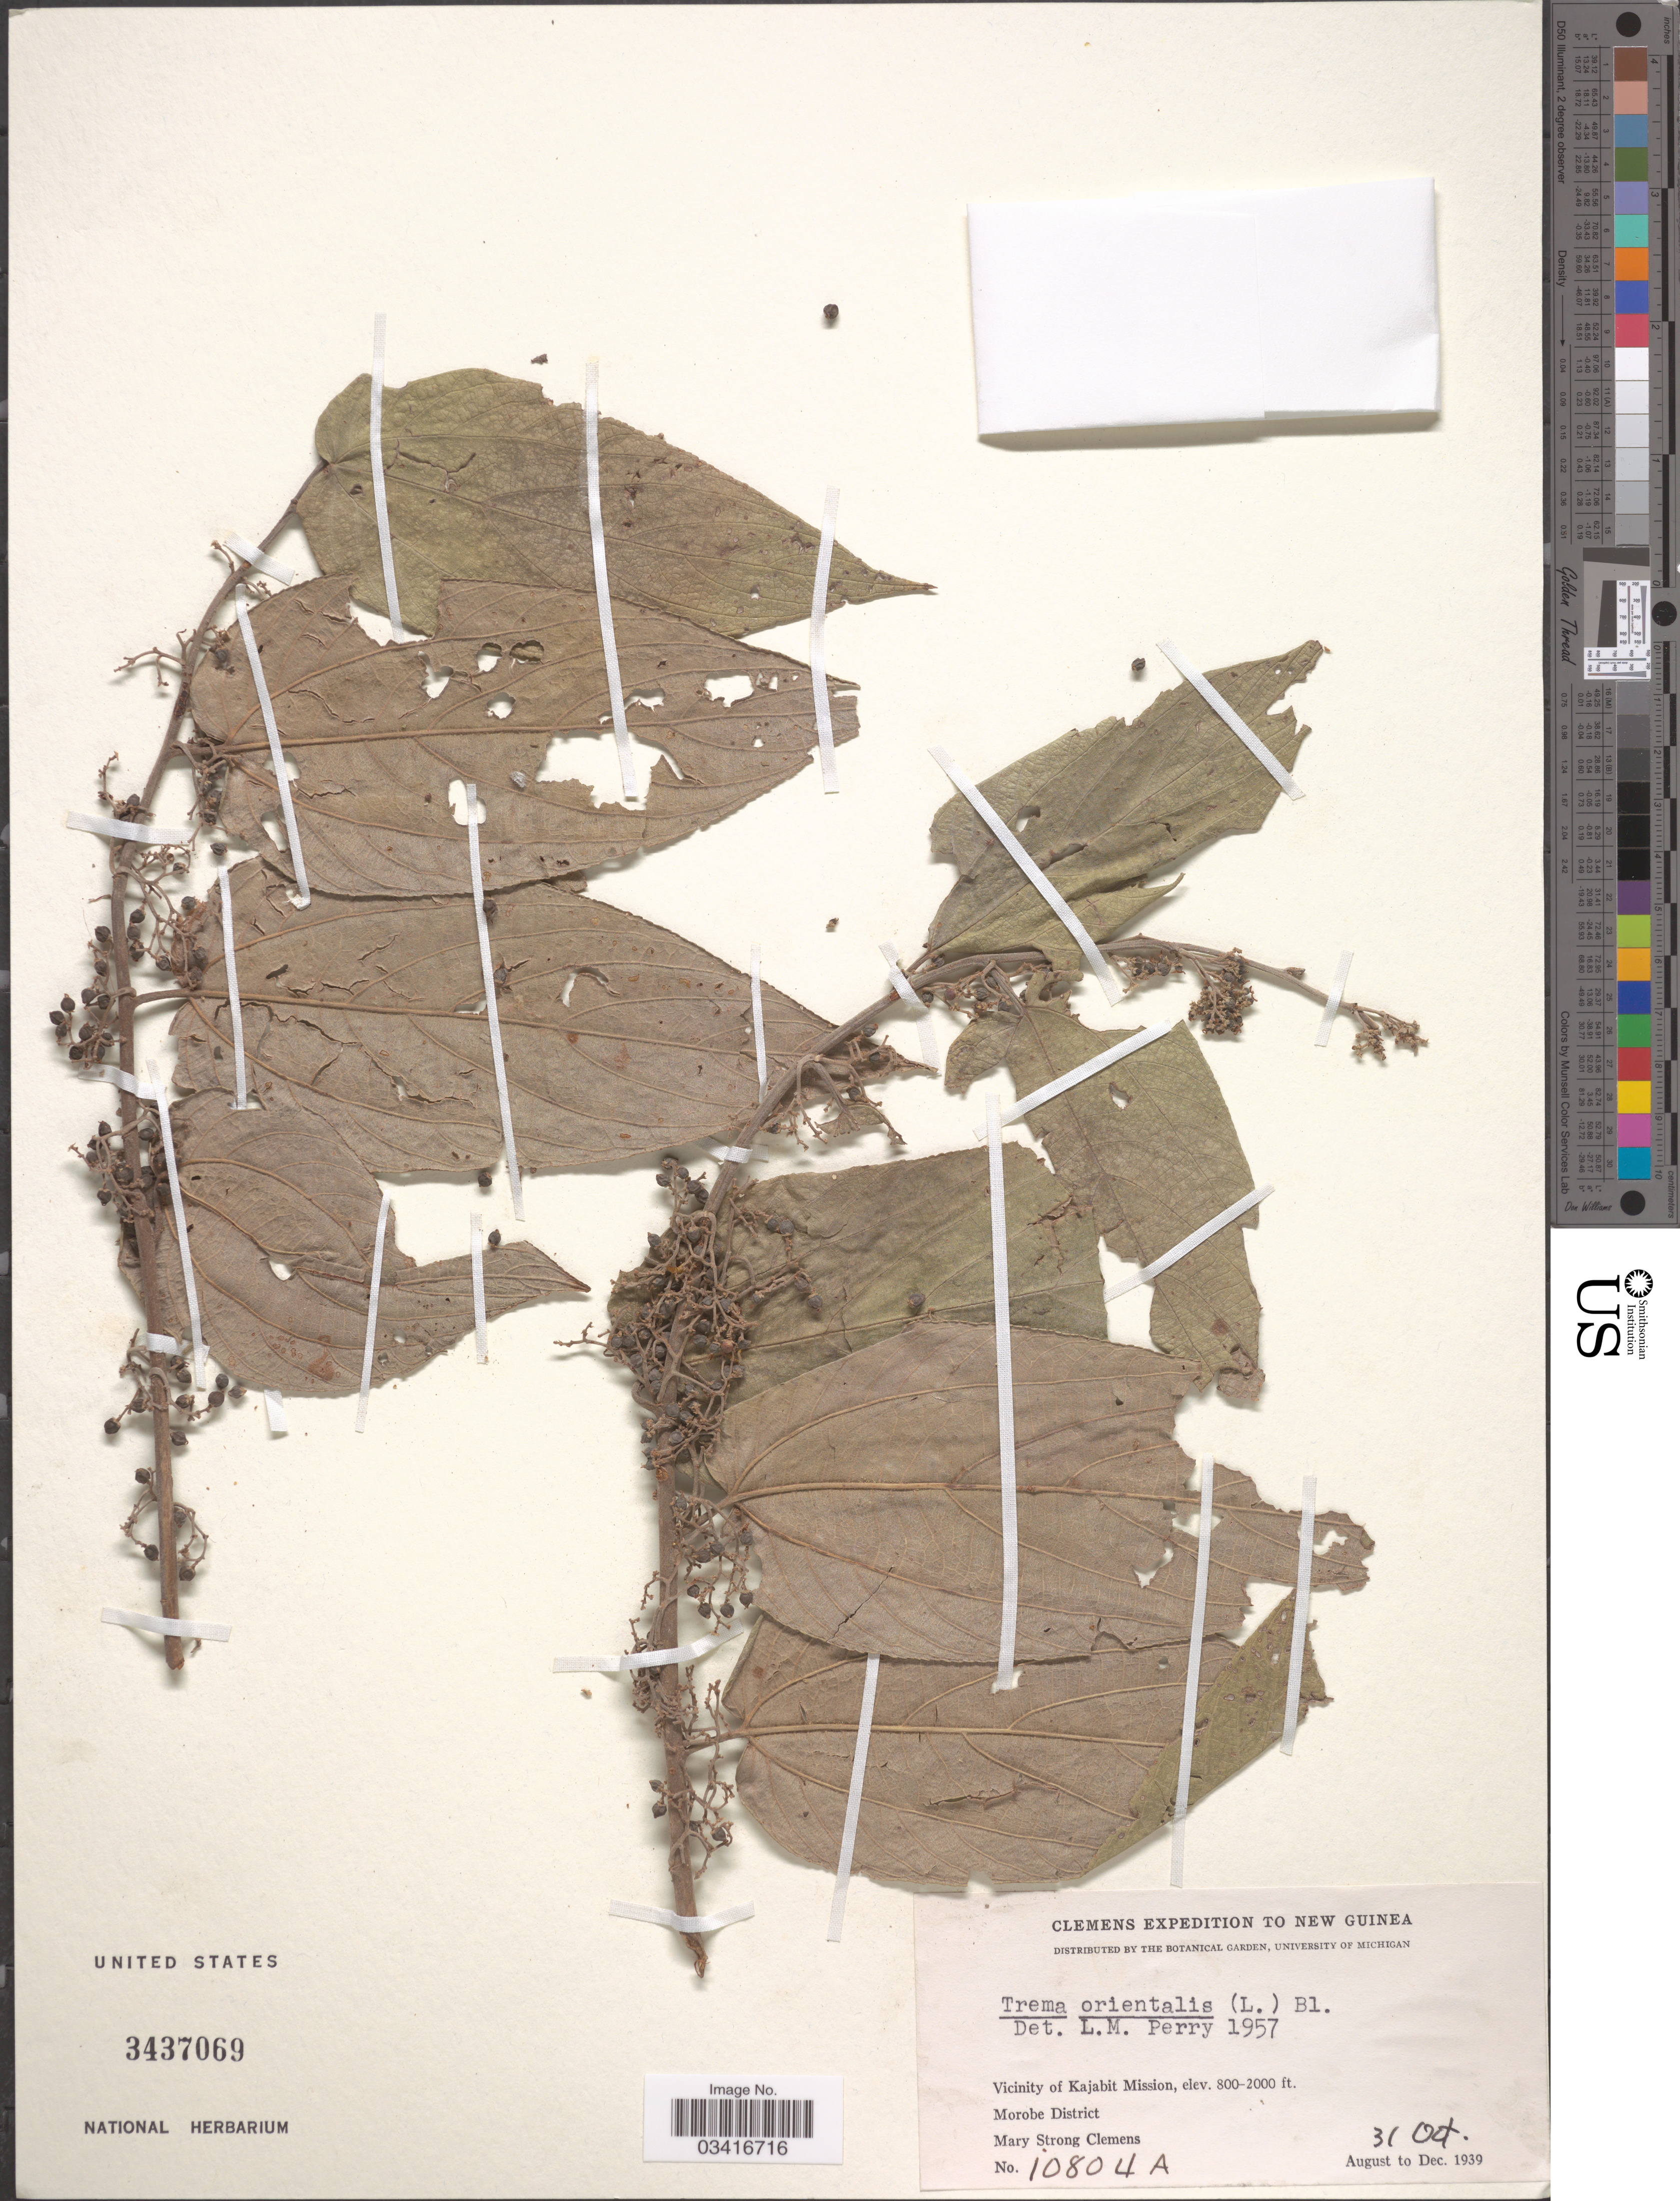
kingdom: Plantae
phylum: Tracheophyta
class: Magnoliopsida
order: Rosales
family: Cannabaceae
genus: Trema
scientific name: Trema orientale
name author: (L.) Blume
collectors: M. S. Clemens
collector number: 10804 A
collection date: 1939-10-31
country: Papua New Guinea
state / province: Morobe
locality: New Guinea. Vicinity of Kajabit Mission. Morobe District.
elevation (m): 244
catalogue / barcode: US 3437069